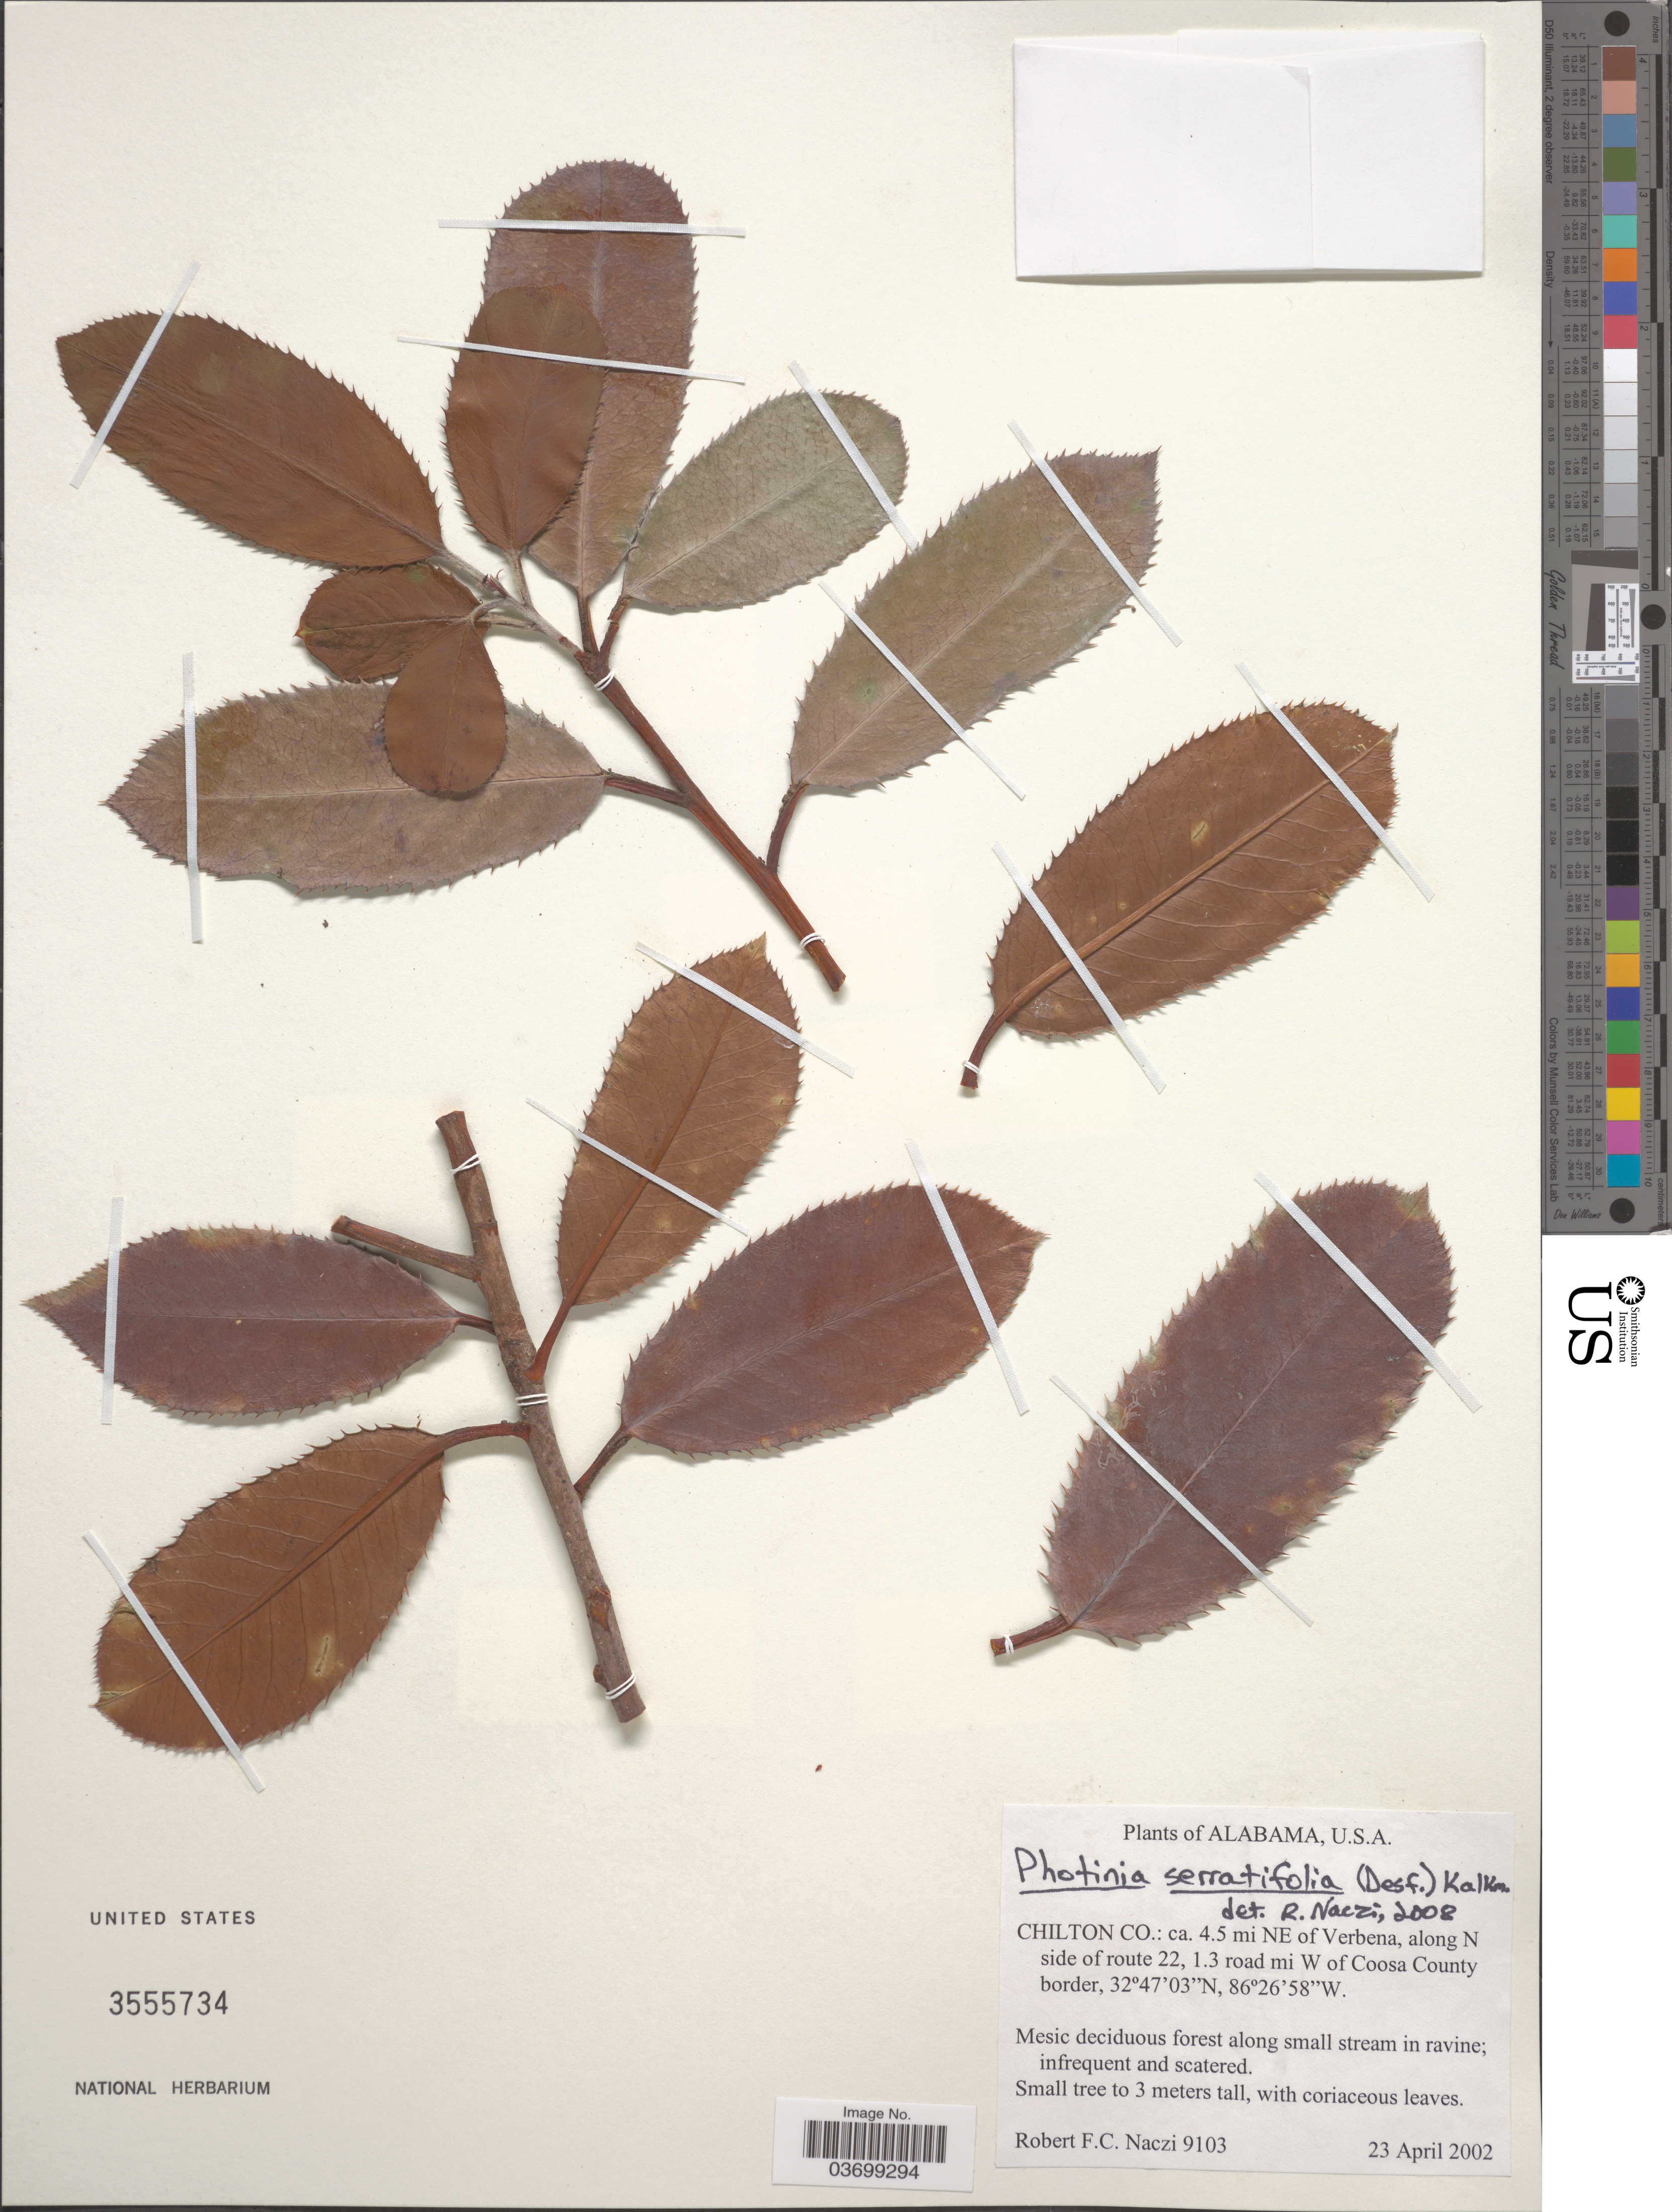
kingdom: Plantae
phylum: Tracheophyta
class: Magnoliopsida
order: Rosales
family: Rosaceae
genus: Photinia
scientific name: Photinia serratifolia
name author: (Desf.) Kalkman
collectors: R. F. C. Naczi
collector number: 9103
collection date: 2002-04-23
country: United States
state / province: Alabama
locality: Chilton Co.: ca. 4.5 mi NE of Verbena, along N side of route 22, 1.3 road mi W of Coosa County border.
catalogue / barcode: US 3555734